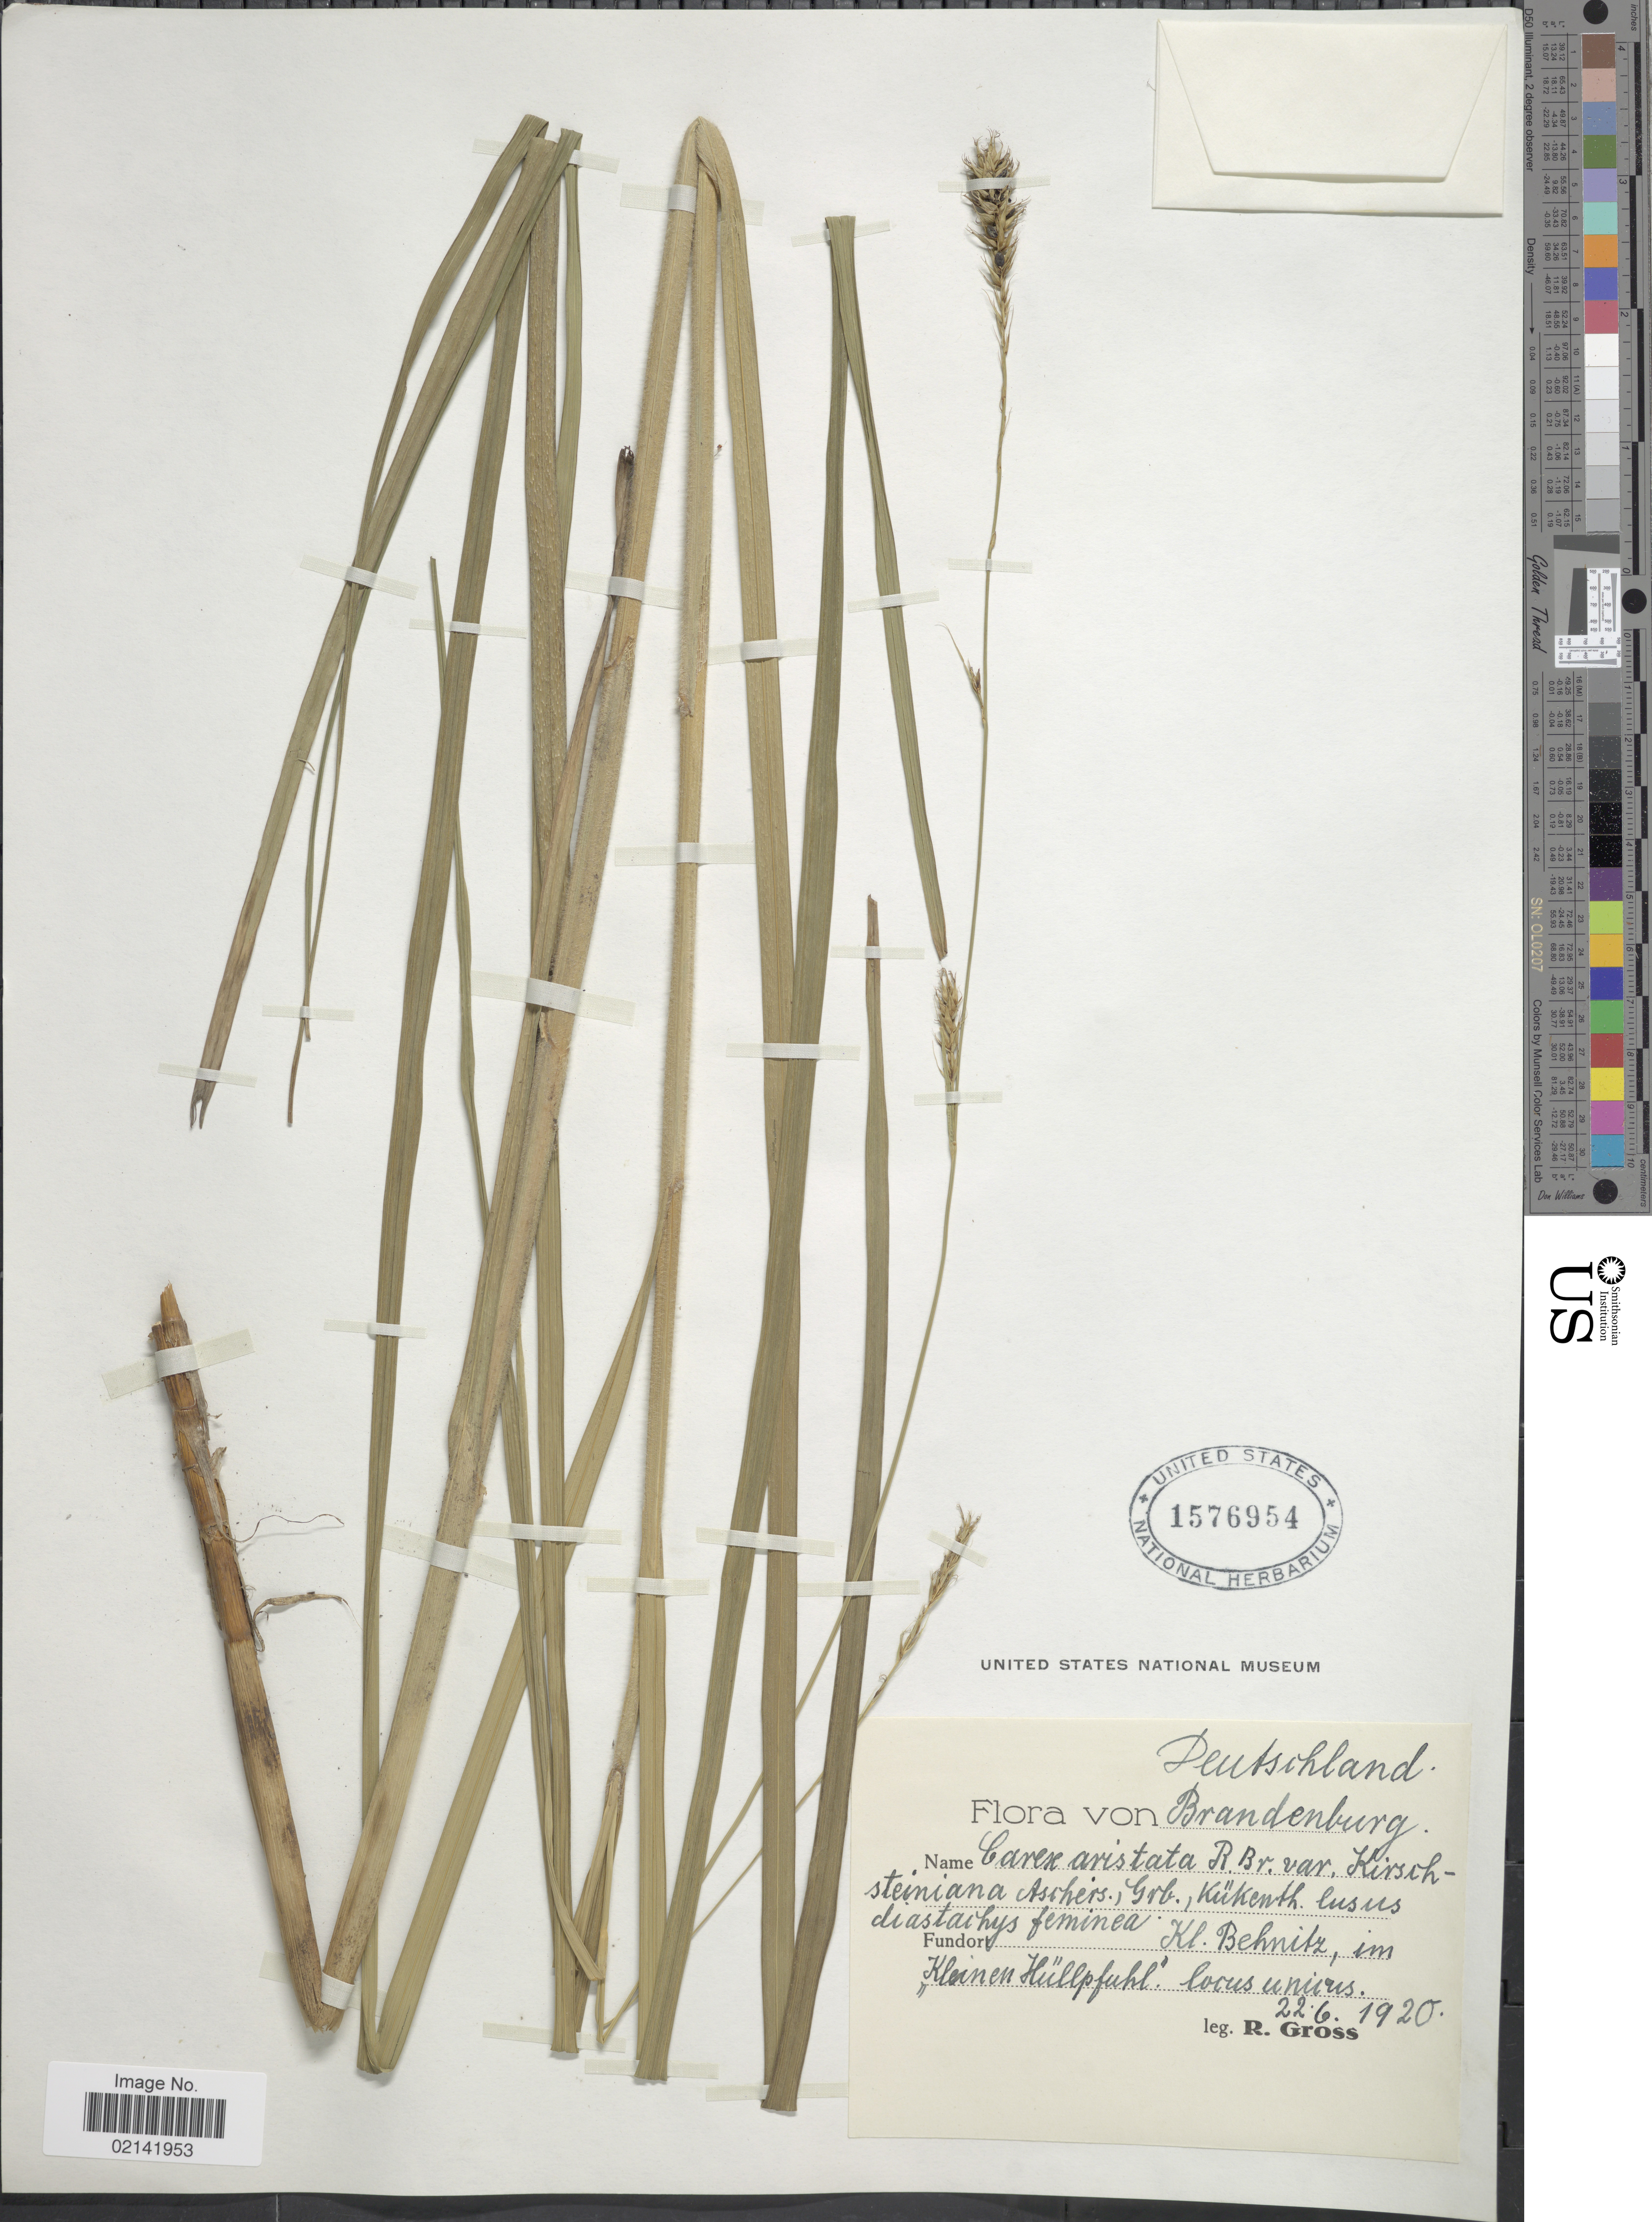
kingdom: Plantae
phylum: Tracheophyta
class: Liliopsida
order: Poales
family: Cyperaceae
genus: Carex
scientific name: Carex atherodes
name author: Spreng.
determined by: Strong, Mark T., (BOT), Smithsonian Institution - National Museum of Natural History (UNITED STATES)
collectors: R. Gross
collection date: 1920-06-22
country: Germany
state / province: Brandenburg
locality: Deutschland. Kl. Behnitz, im Kleinen Hullpfuhl. locus unicus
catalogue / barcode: US 1576954